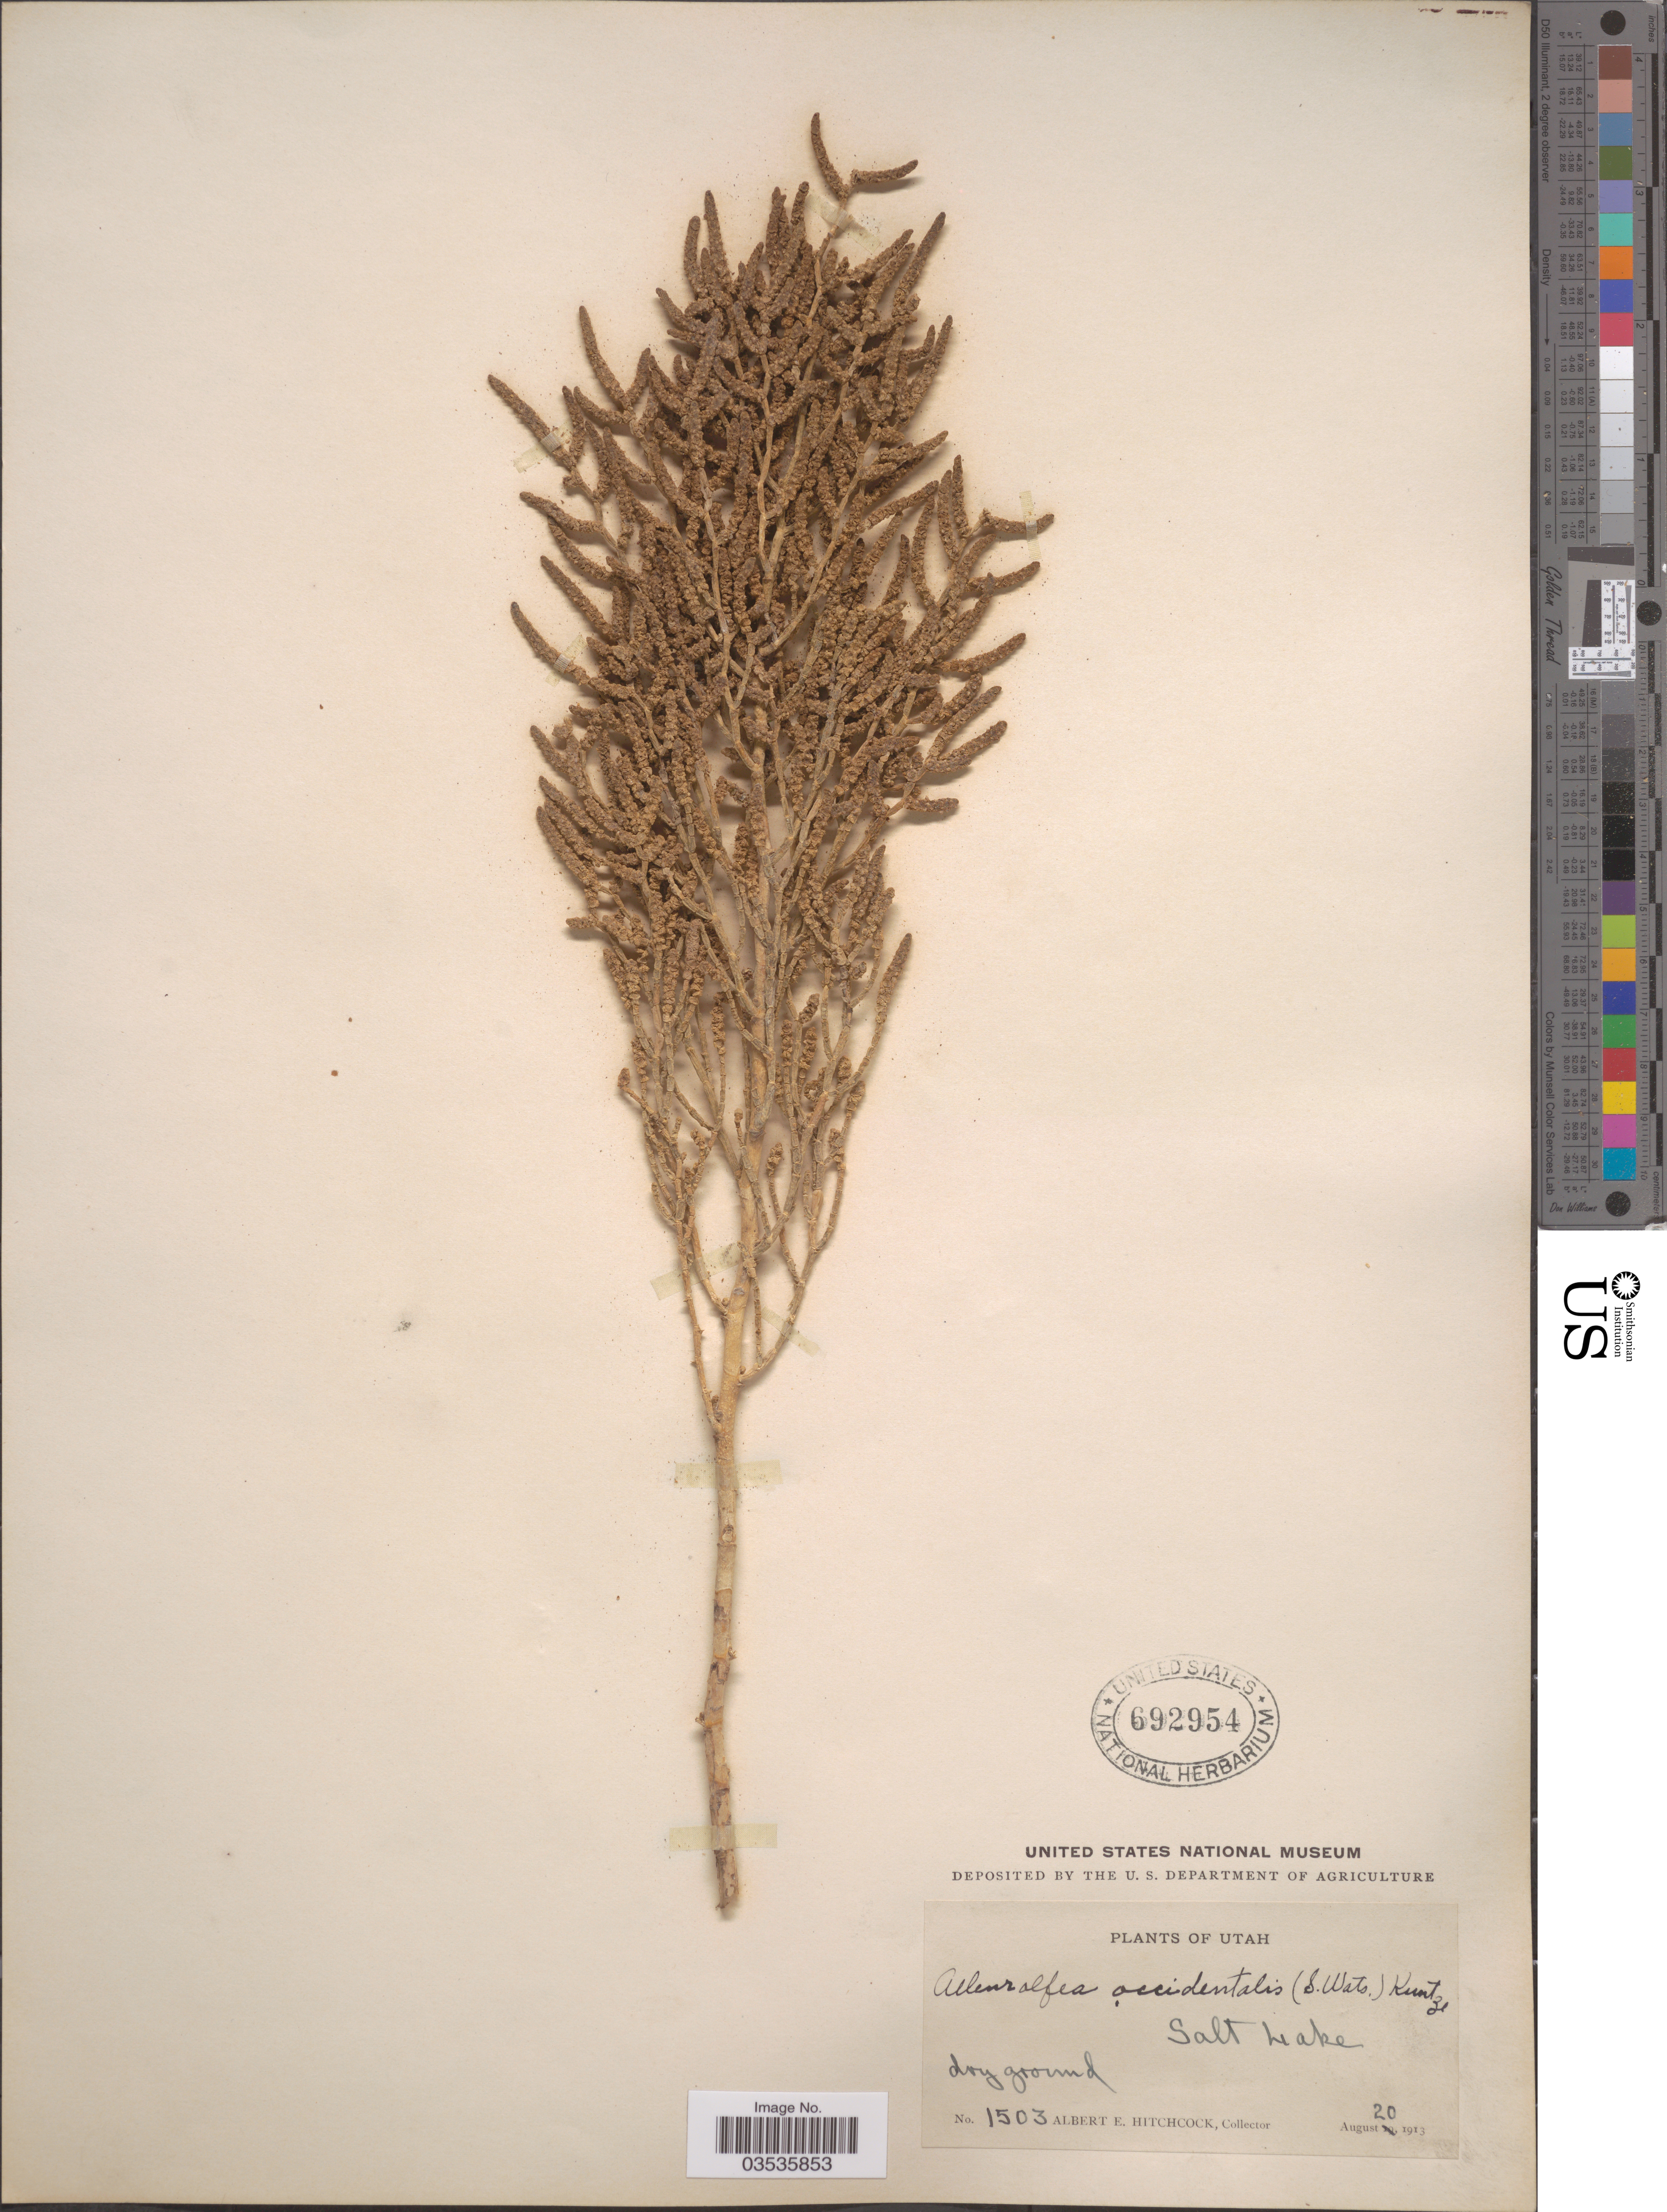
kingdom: Plantae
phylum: Tracheophyta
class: Magnoliopsida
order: Caryophyllales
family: Amaranthaceae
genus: Allenrolfea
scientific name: Allenrolfea occidentalis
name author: (S. Watson) Kuntze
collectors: A. Hitchcock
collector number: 1503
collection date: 1913-08-20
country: United States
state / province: Utah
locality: Salt Lake.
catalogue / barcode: US 692954